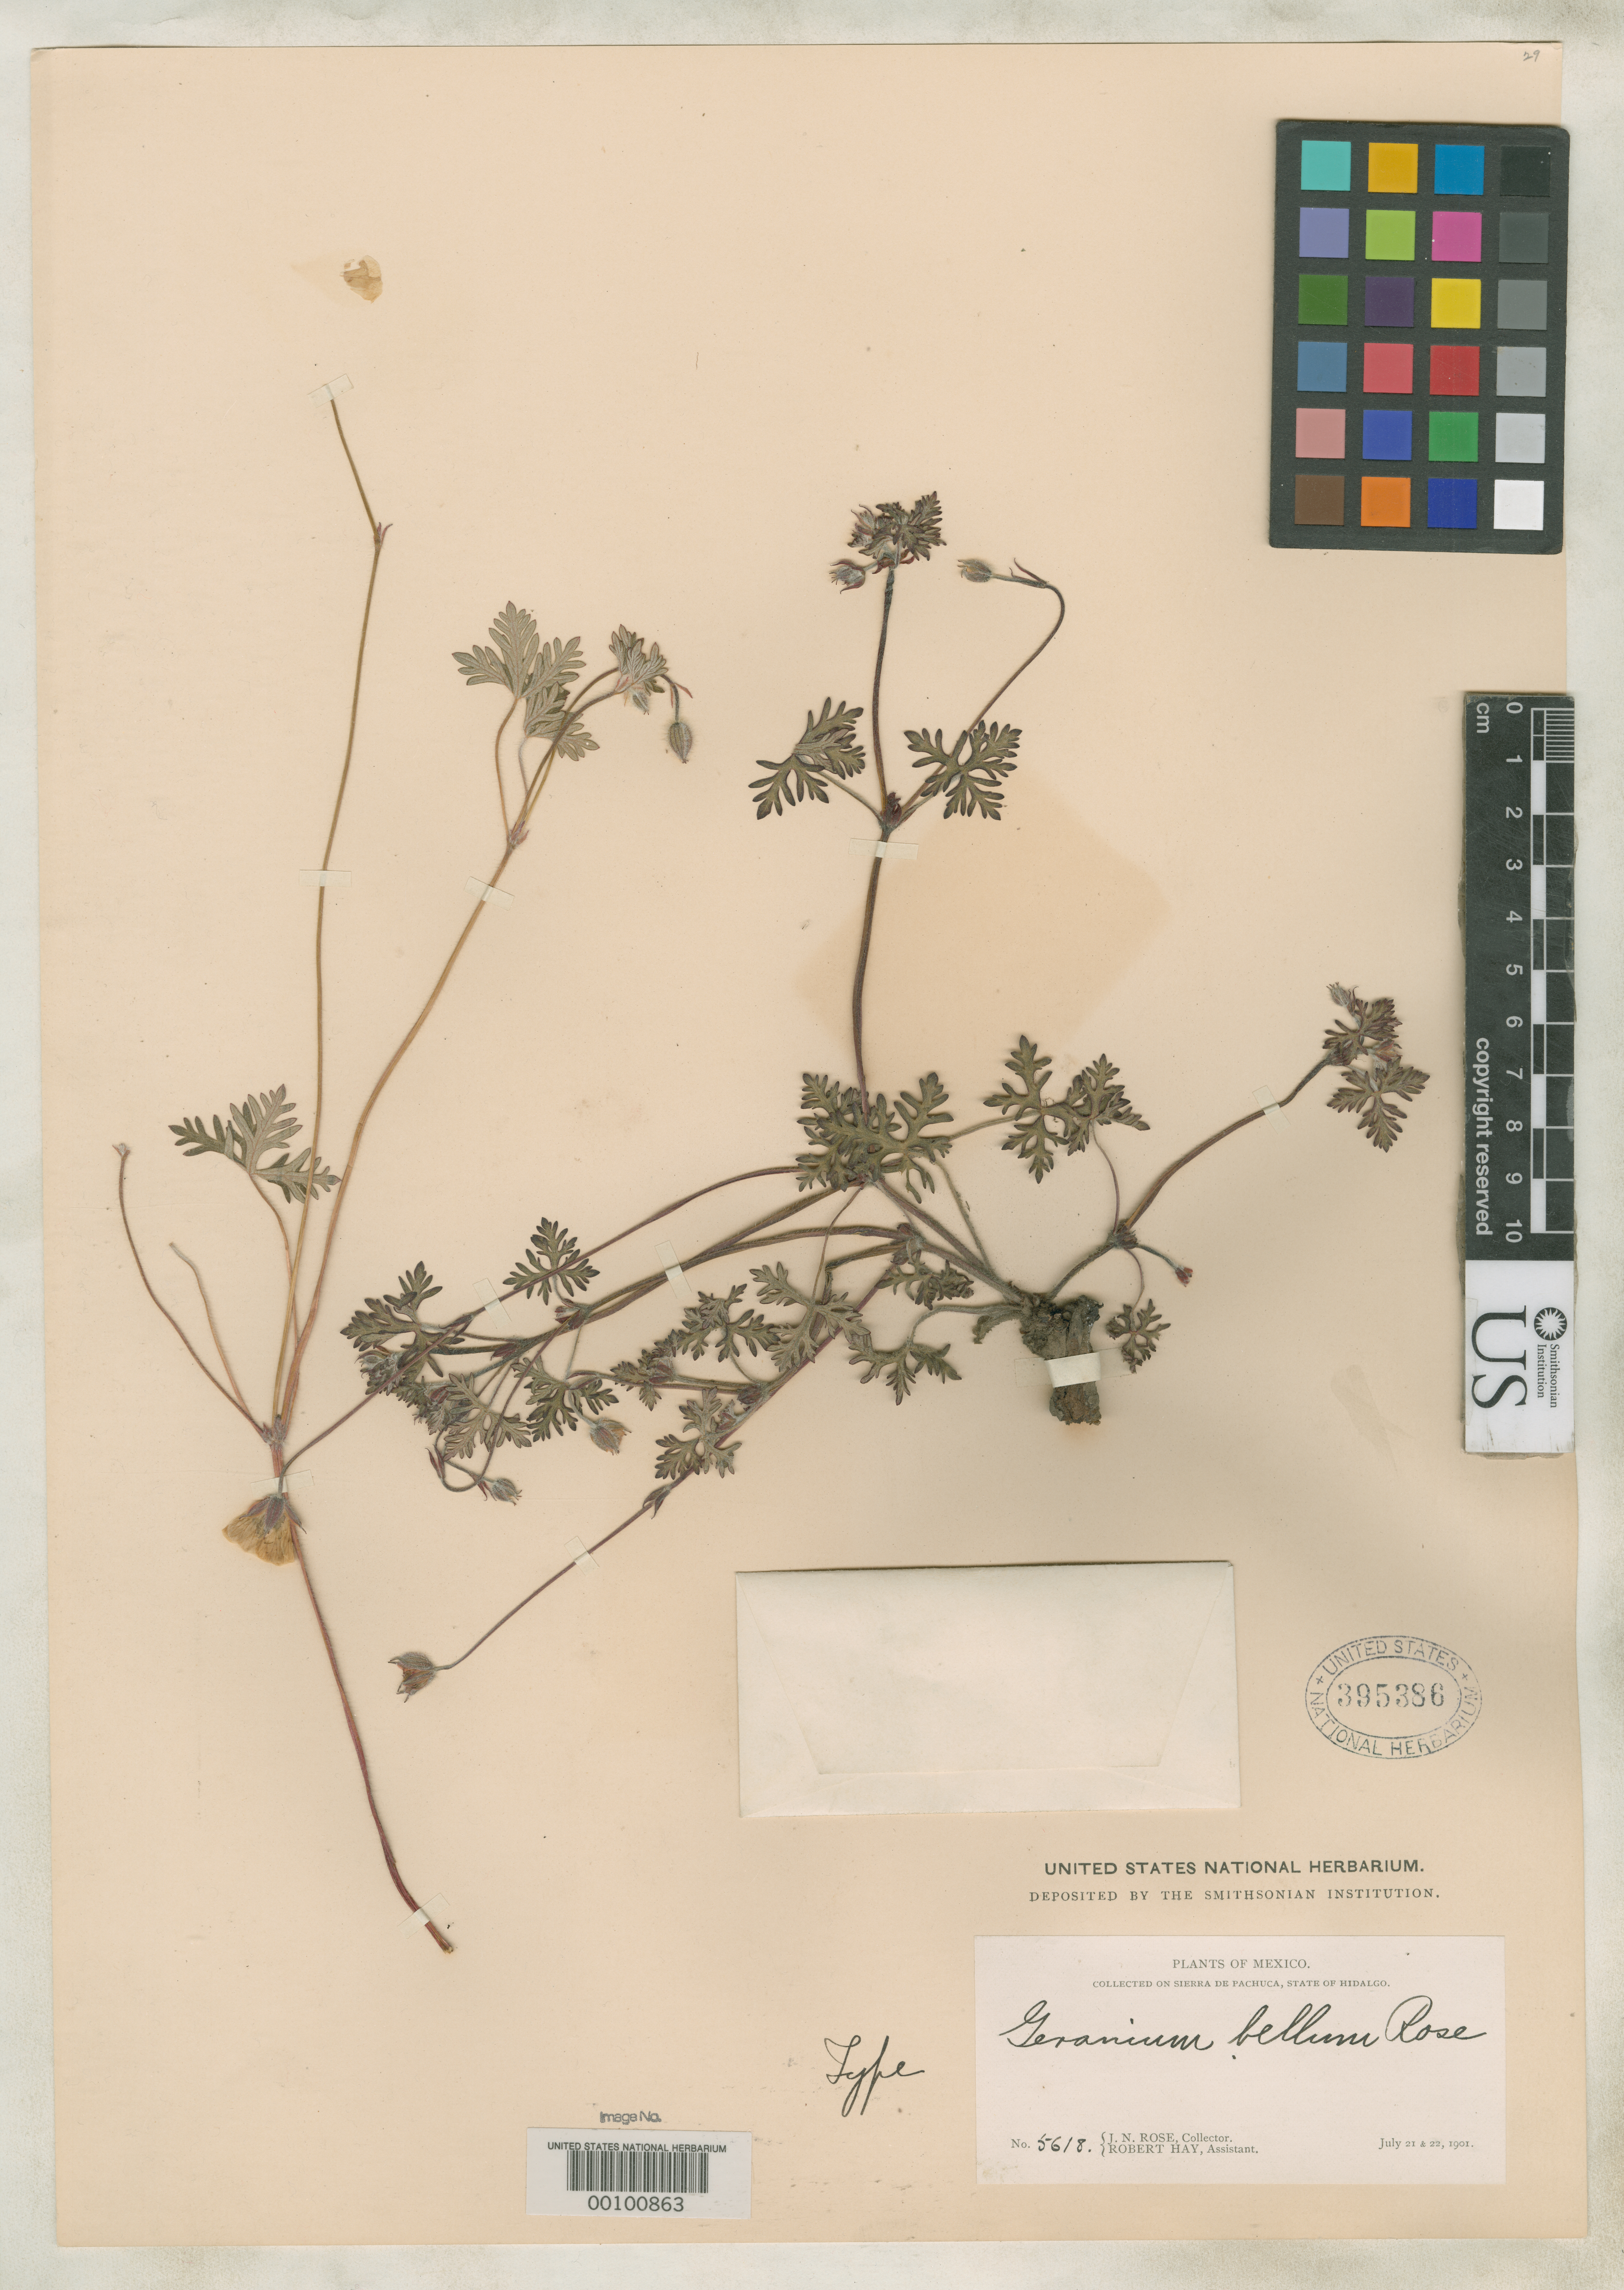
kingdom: Plantae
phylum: Tracheophyta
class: Magnoliopsida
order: Geraniales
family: Geraniaceae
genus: Geranium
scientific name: Geranium bellum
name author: Rose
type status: Holotype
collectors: J. N. Rose & R. H. Hay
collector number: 5618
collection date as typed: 21 Jul 1901 to 22 Jul 1901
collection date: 1901-07-21/1901-07-22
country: Mexico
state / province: Hidalgo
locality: Sierra de Pachuca.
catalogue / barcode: US 395386